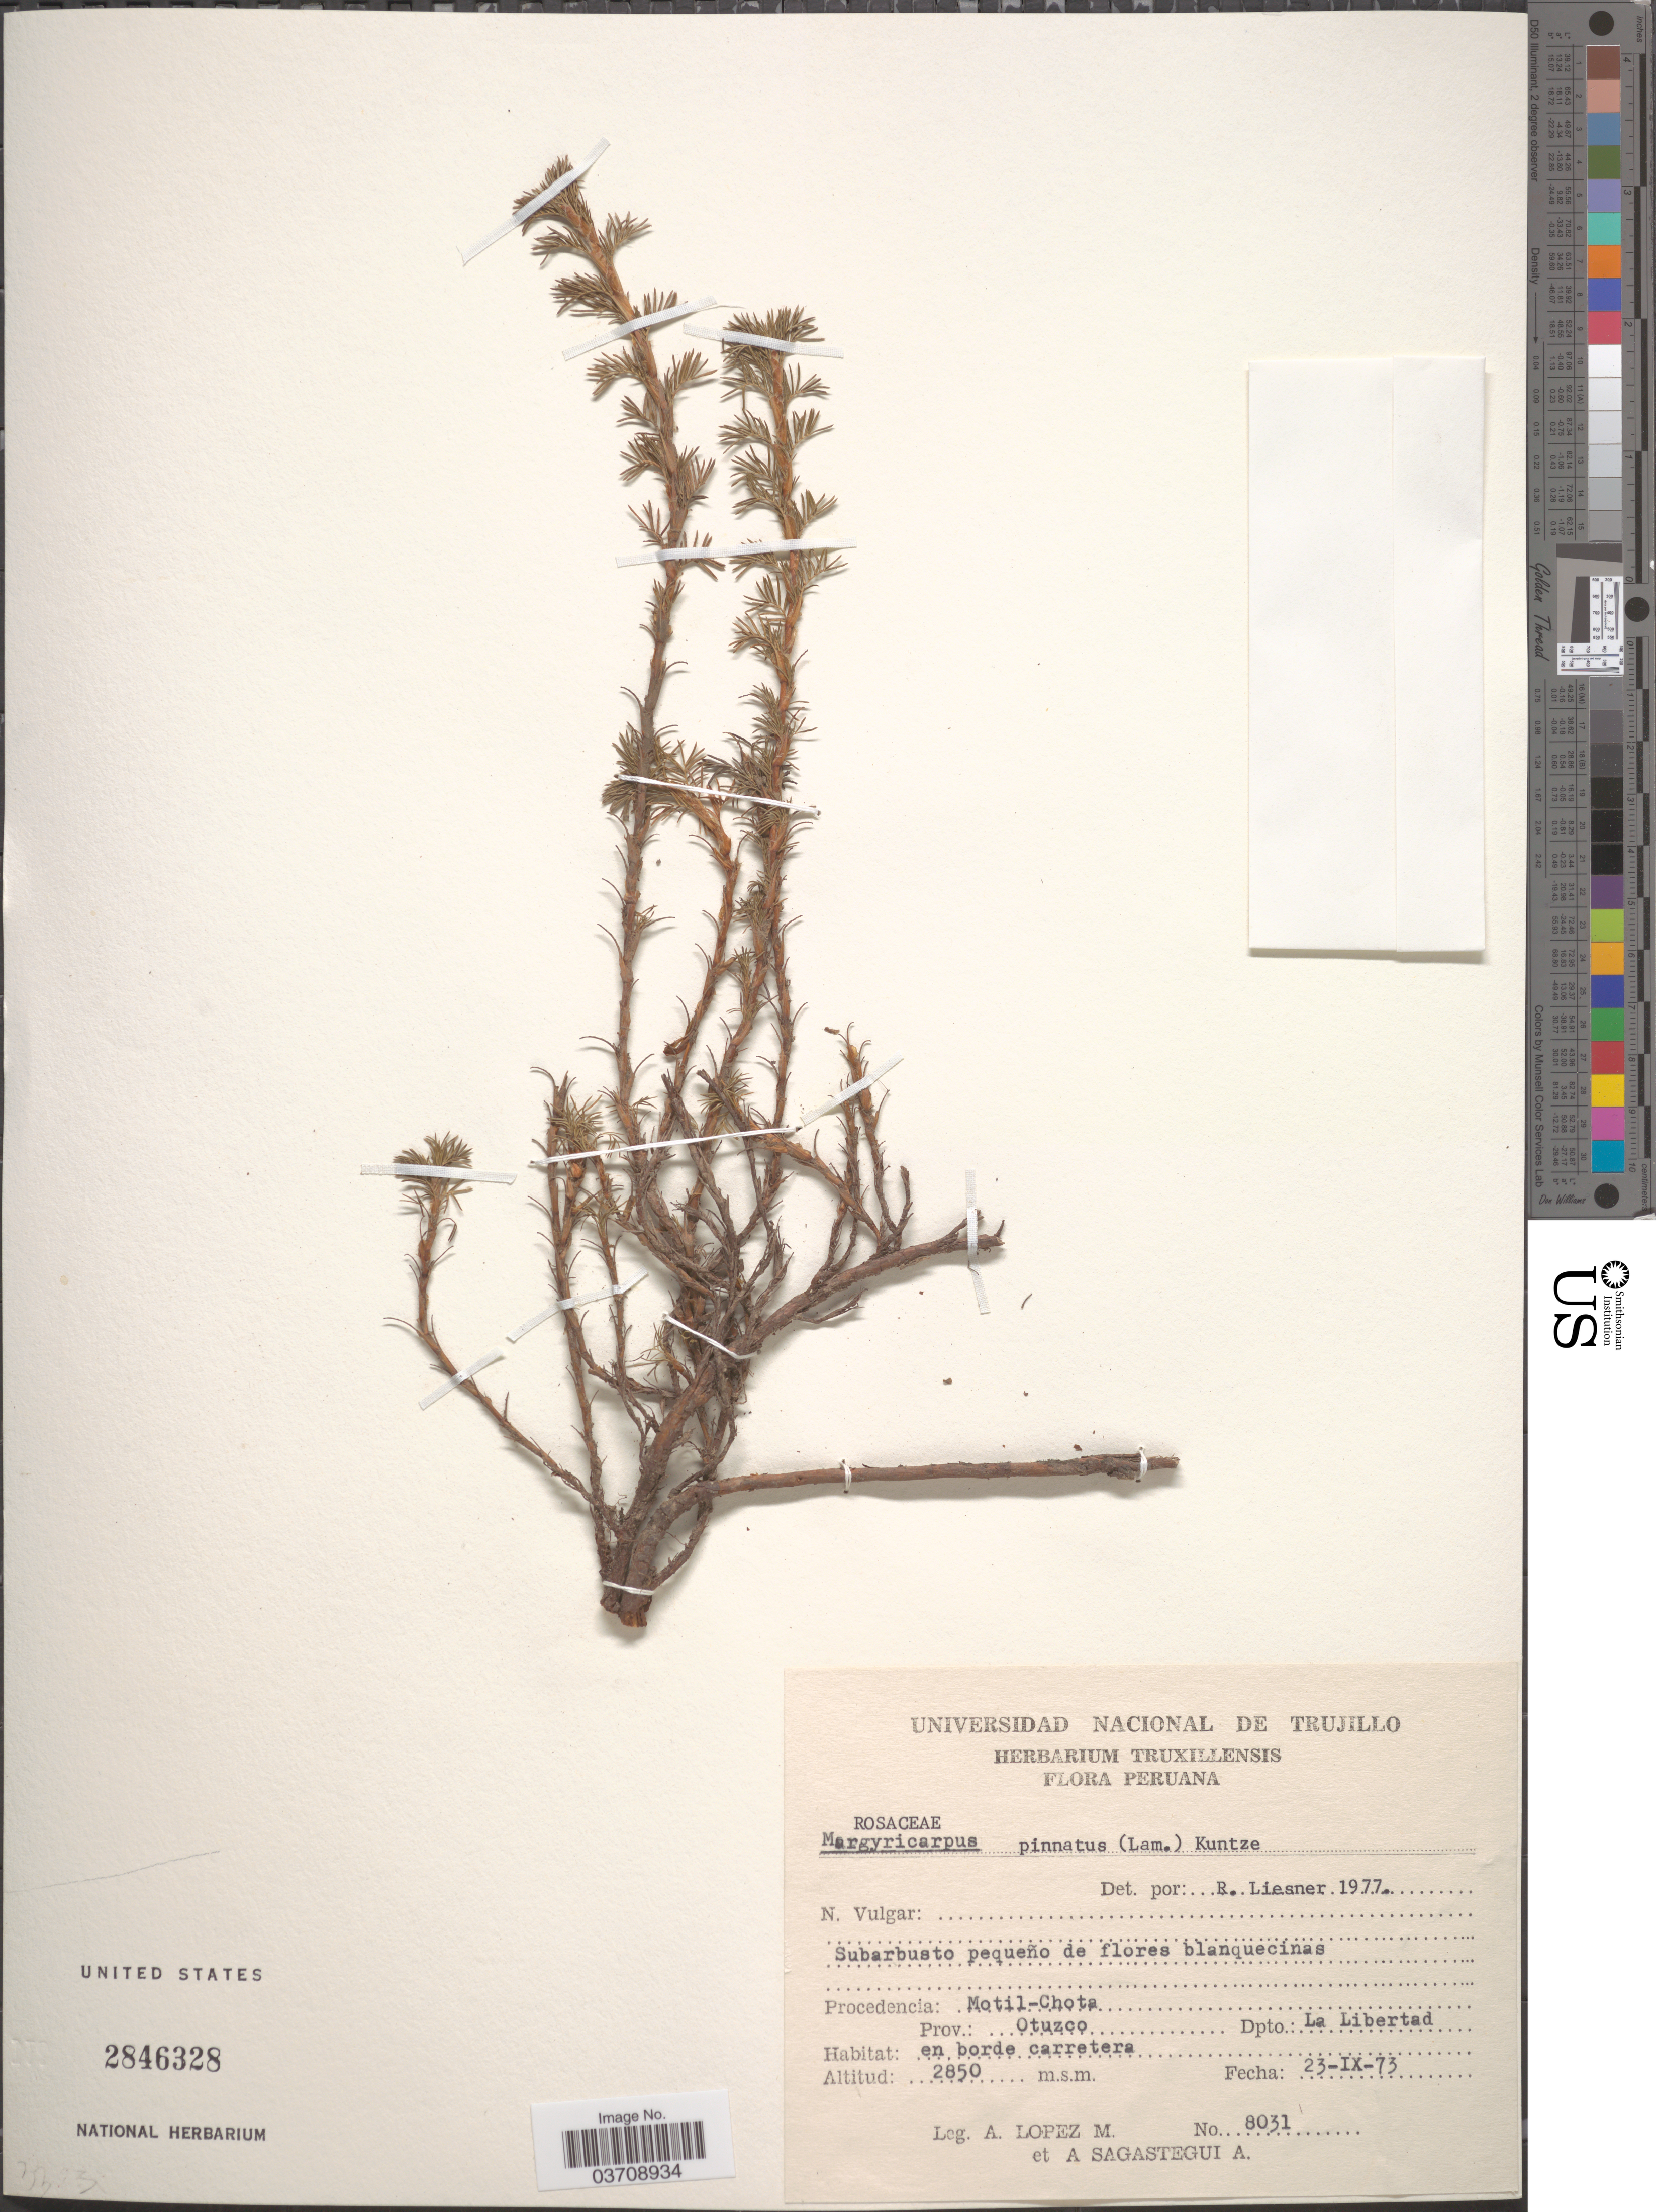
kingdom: Plantae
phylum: Tracheophyta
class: Magnoliopsida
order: Rosales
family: Rosaceae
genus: Margyricarpus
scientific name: Margyricarpus pinnatus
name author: (Lam.) Kuntze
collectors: A. López M. & A. Sagástegui A.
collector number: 8031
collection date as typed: Transcribed d/m/y: 23/9/73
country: Peru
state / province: La Libertad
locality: Motil-Chota. Prov.: Otuzco, Dpto.: La Libertad.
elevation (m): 2850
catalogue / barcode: US 2846328